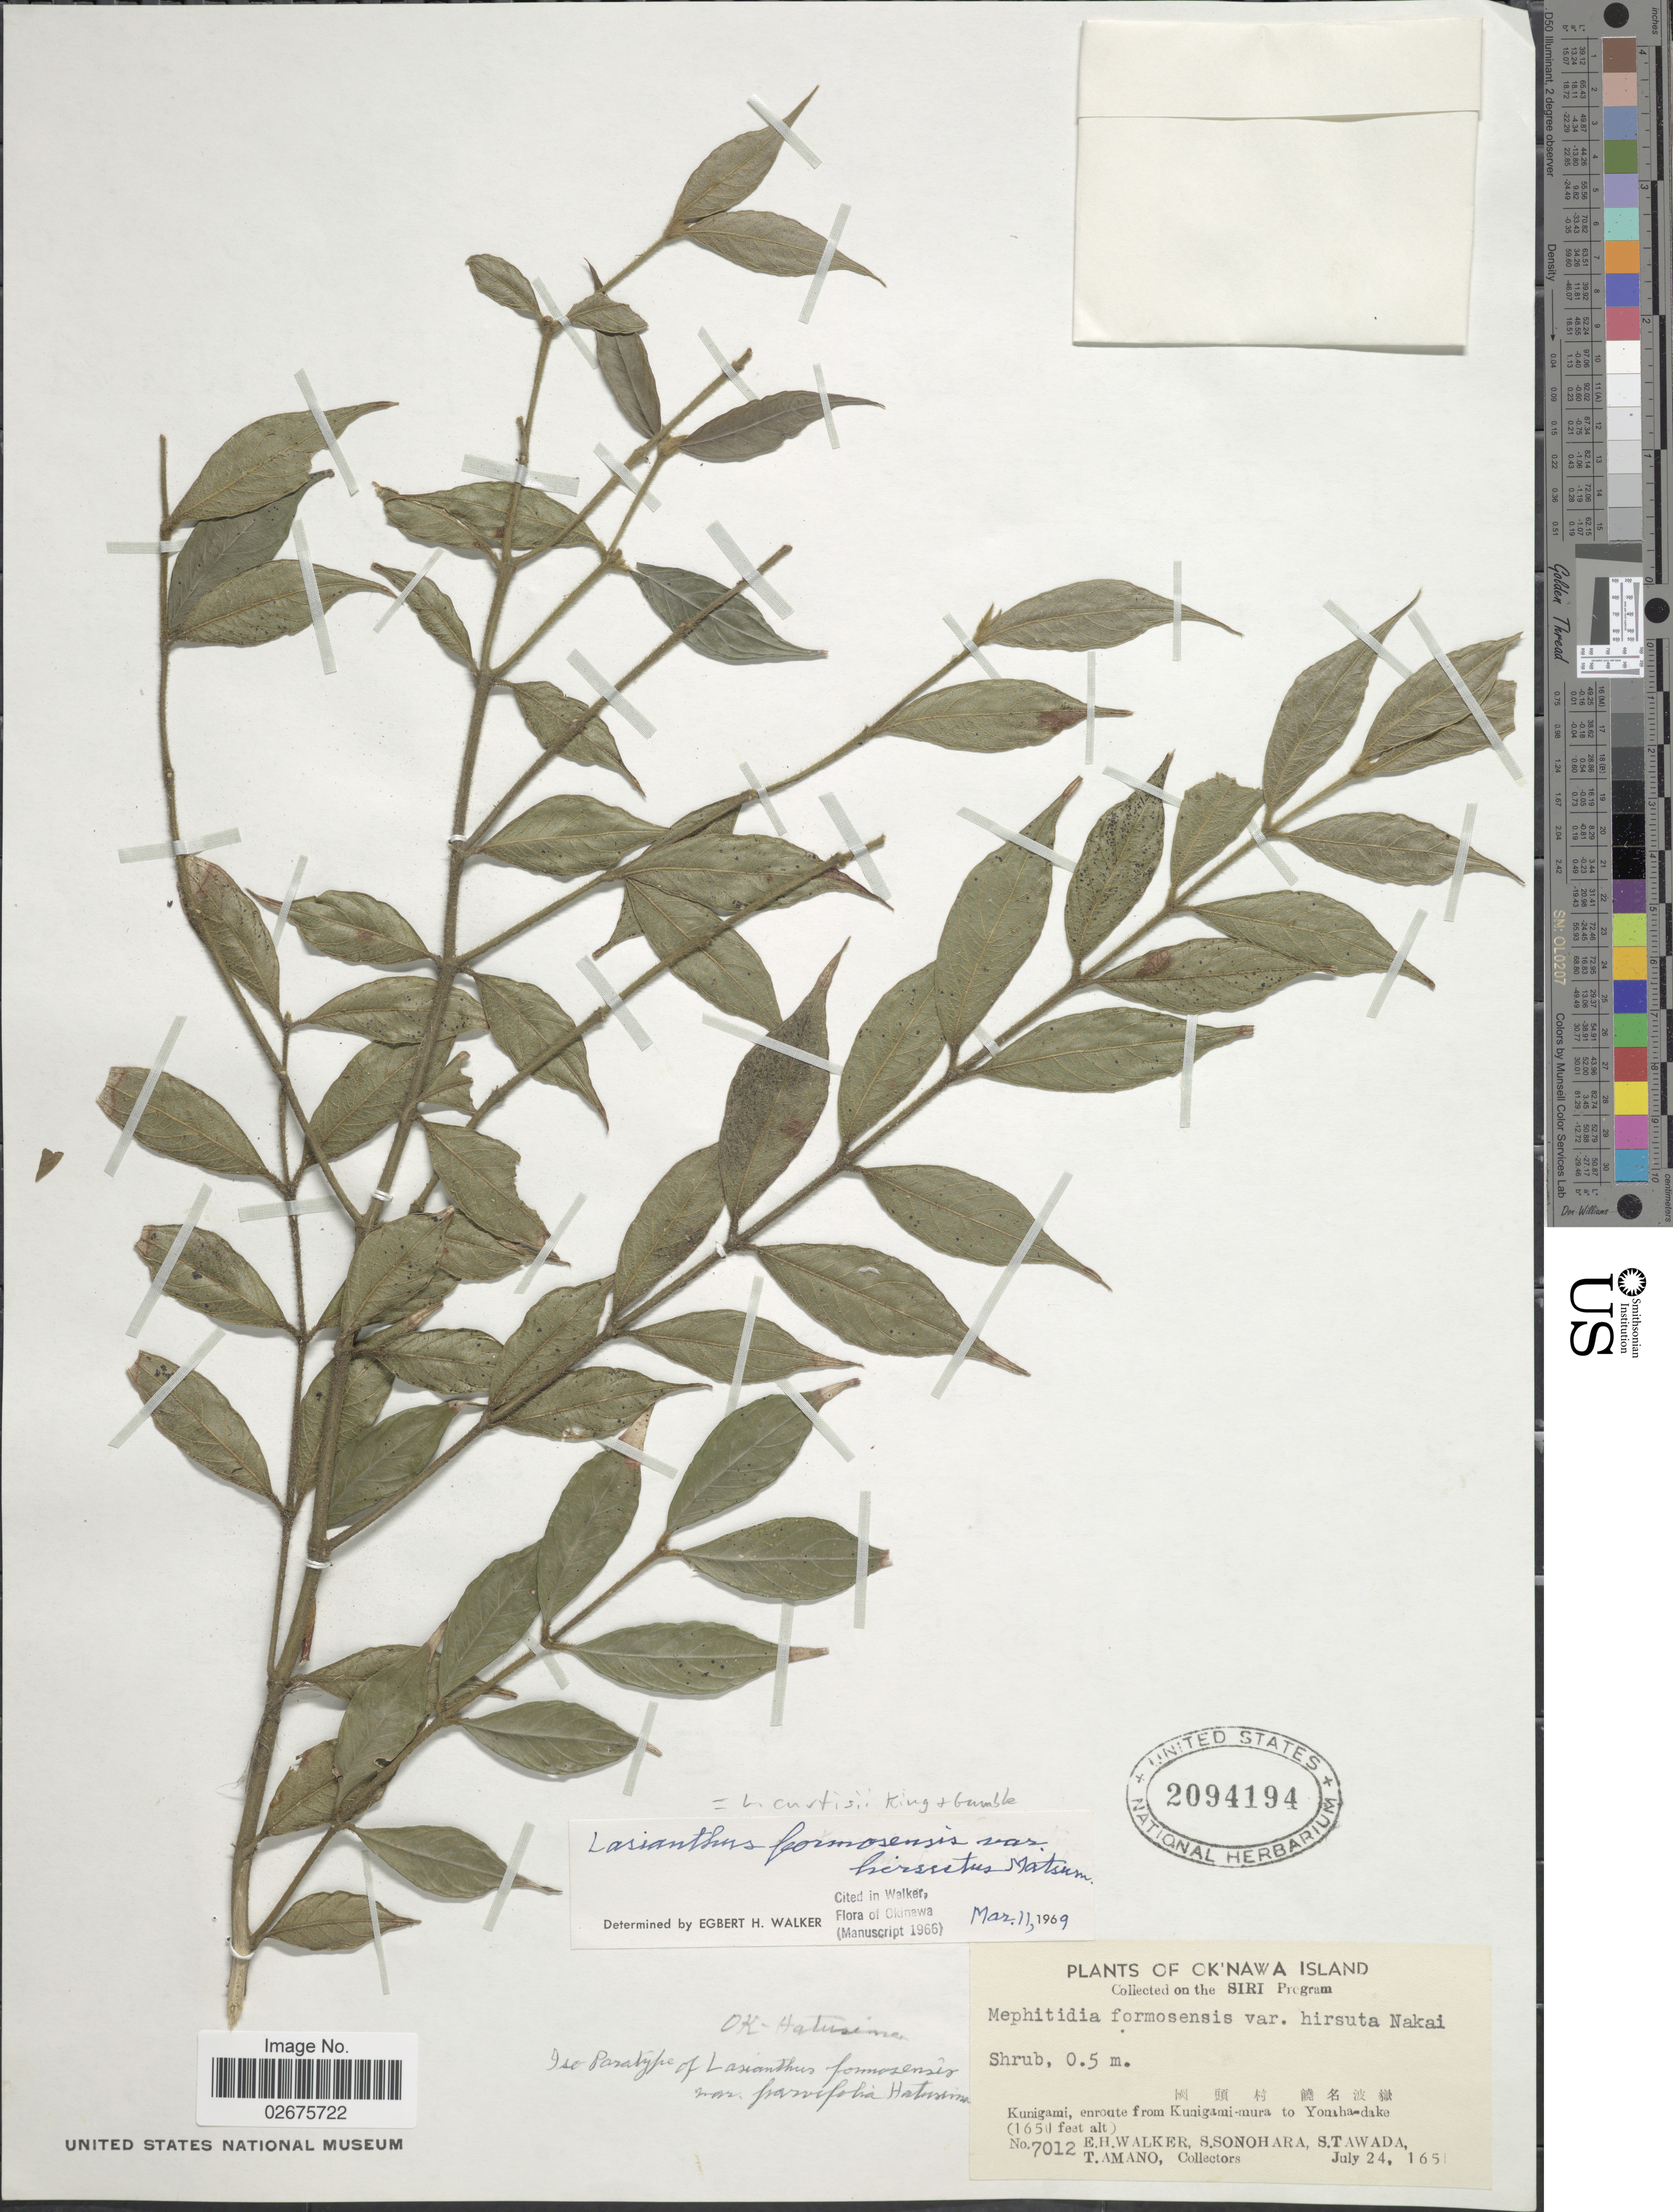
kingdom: Plantae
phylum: Tracheophyta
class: Magnoliopsida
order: Gentianales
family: Rubiaceae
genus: Lasianthus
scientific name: Lasianthus curtisii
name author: King & Gamble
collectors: E. H. Walker, S. Sonohara, S. Tawada & T. Amano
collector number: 7012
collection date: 1951-07-24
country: Japan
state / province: Okinawa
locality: Okinawa Island, Kunigami, en route from Kunigami-mura to Yonaha-dake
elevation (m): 503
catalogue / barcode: US 2094194